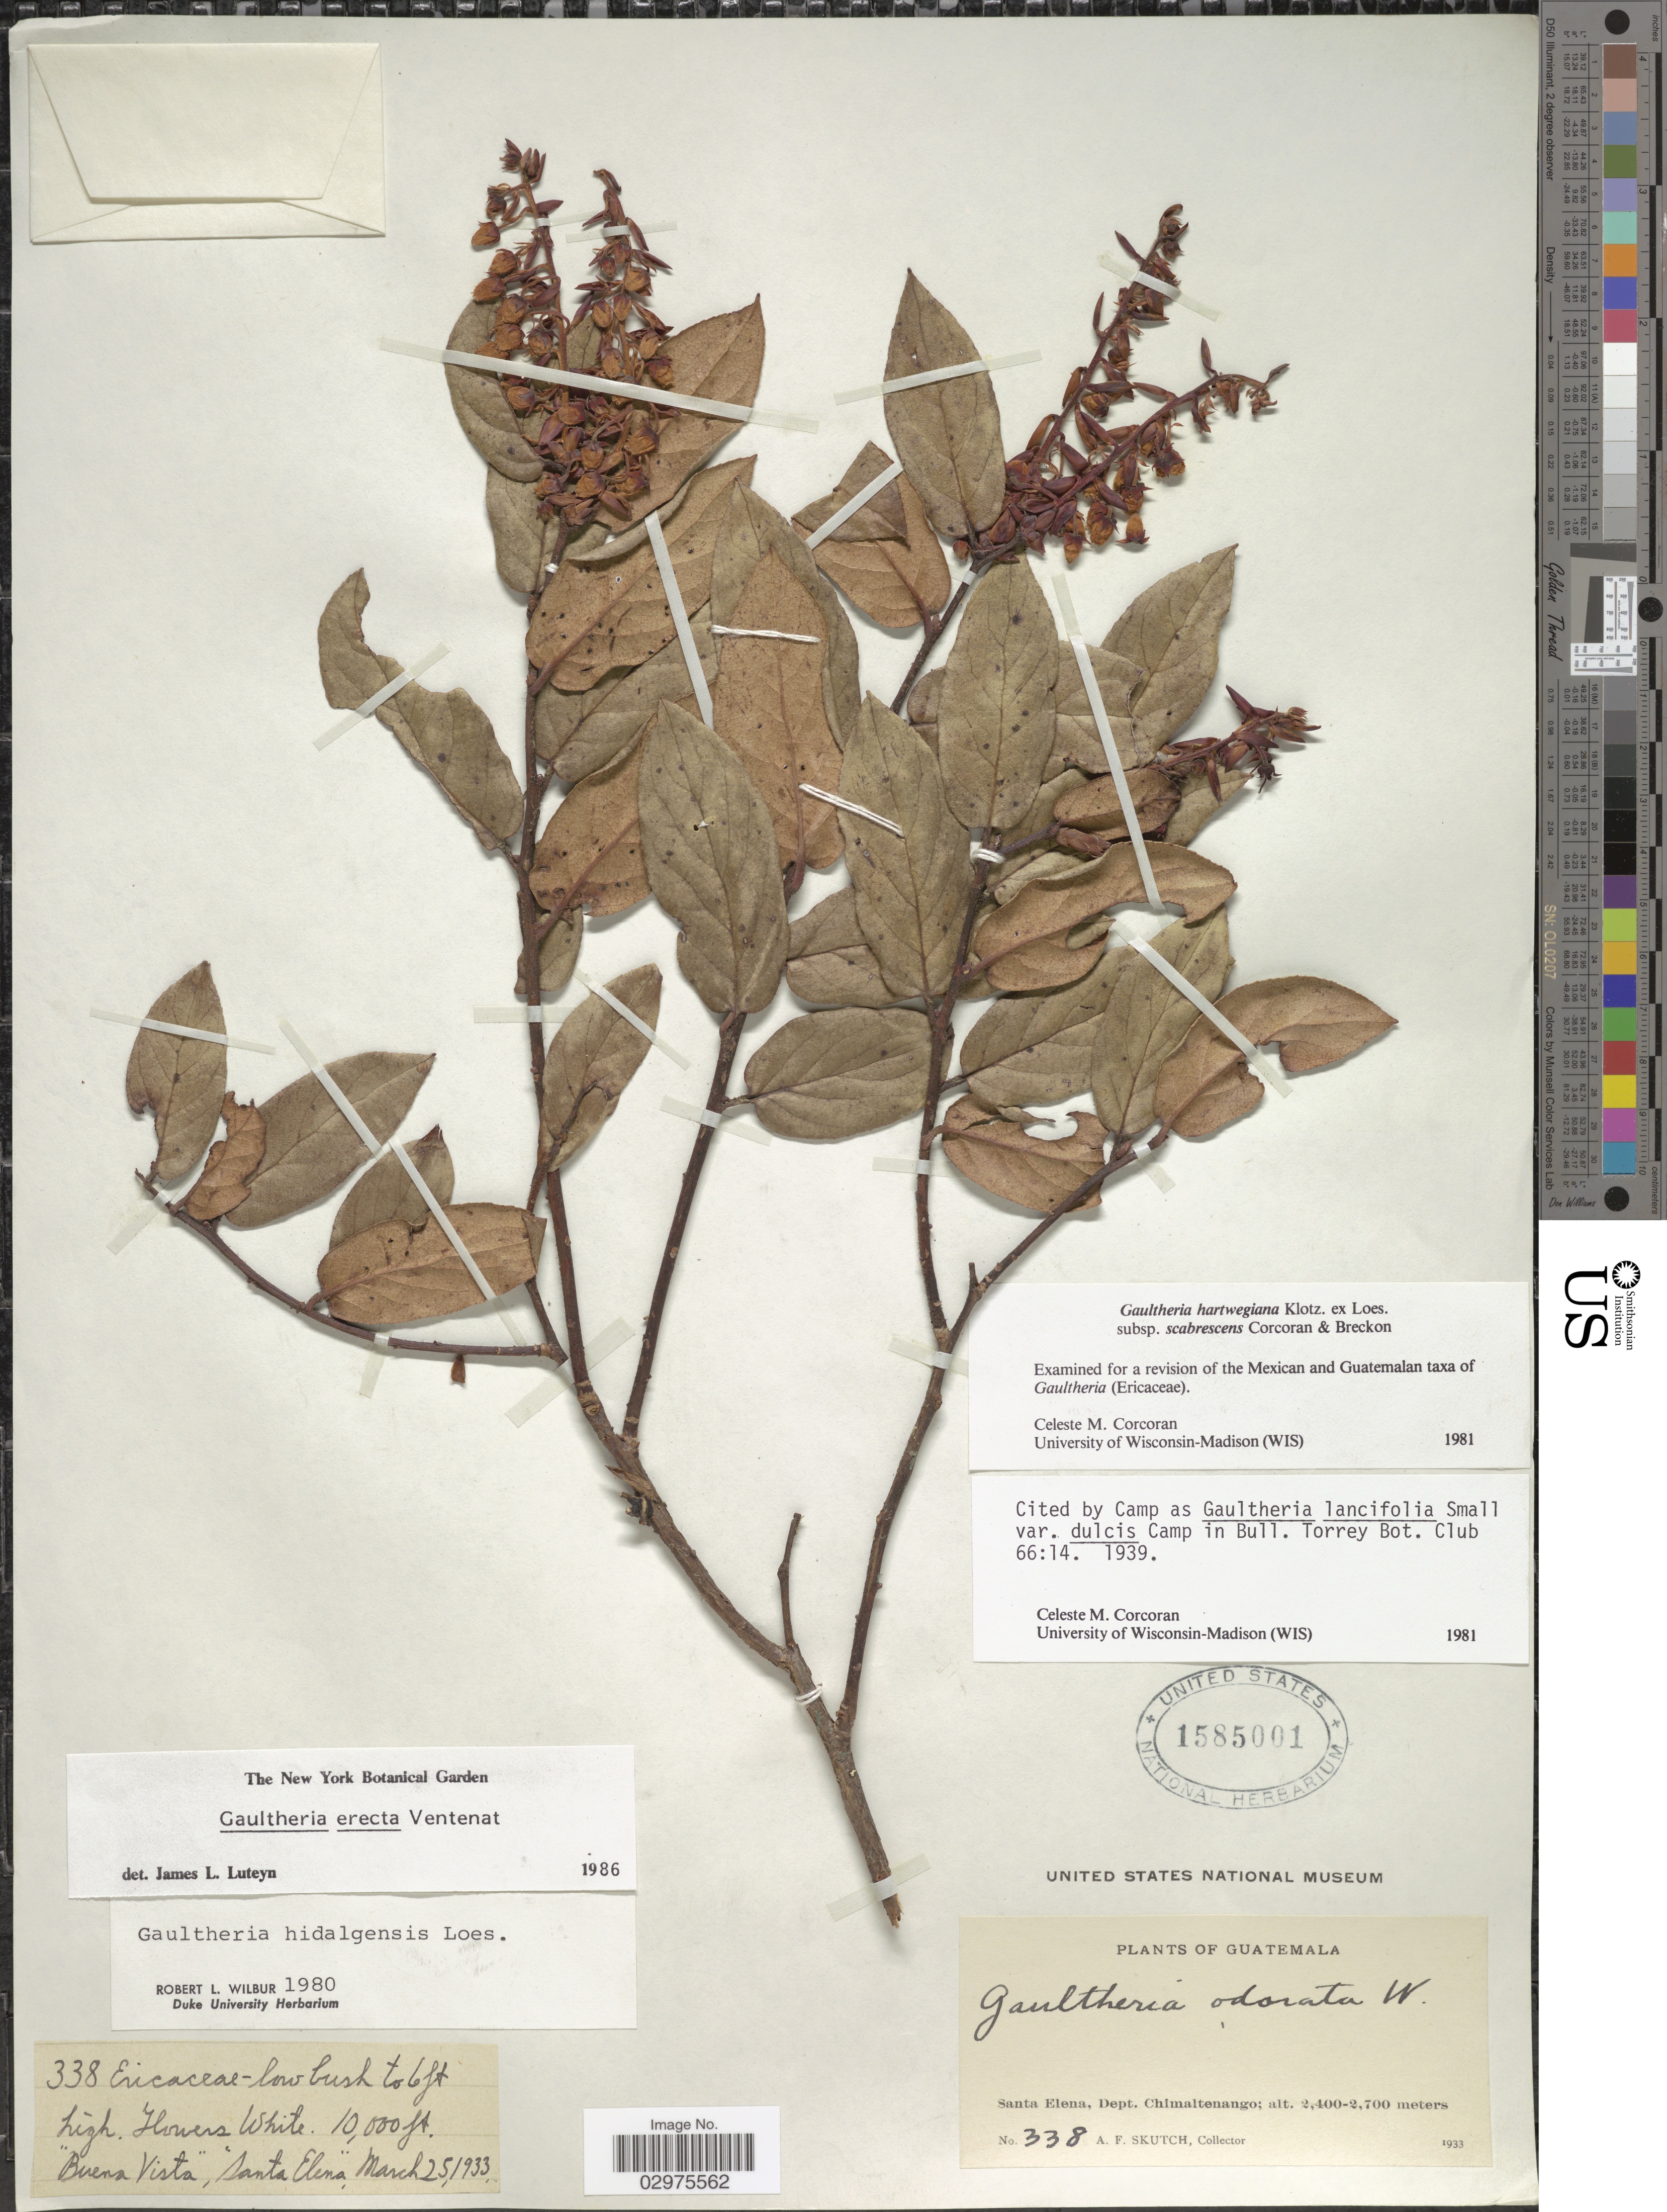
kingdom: Plantae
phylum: Tracheophyta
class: Magnoliopsida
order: Ericales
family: Ericaceae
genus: Gaultheria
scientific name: Gaultheria erecta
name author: Vent.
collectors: A. F. Skutch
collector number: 338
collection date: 1933-03-25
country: Guatemala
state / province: Chimaltenango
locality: Santa Elena, Dept. Chimaltenango. "Buena Vista", "Santa Elena".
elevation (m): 3048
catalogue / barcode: US 1585001